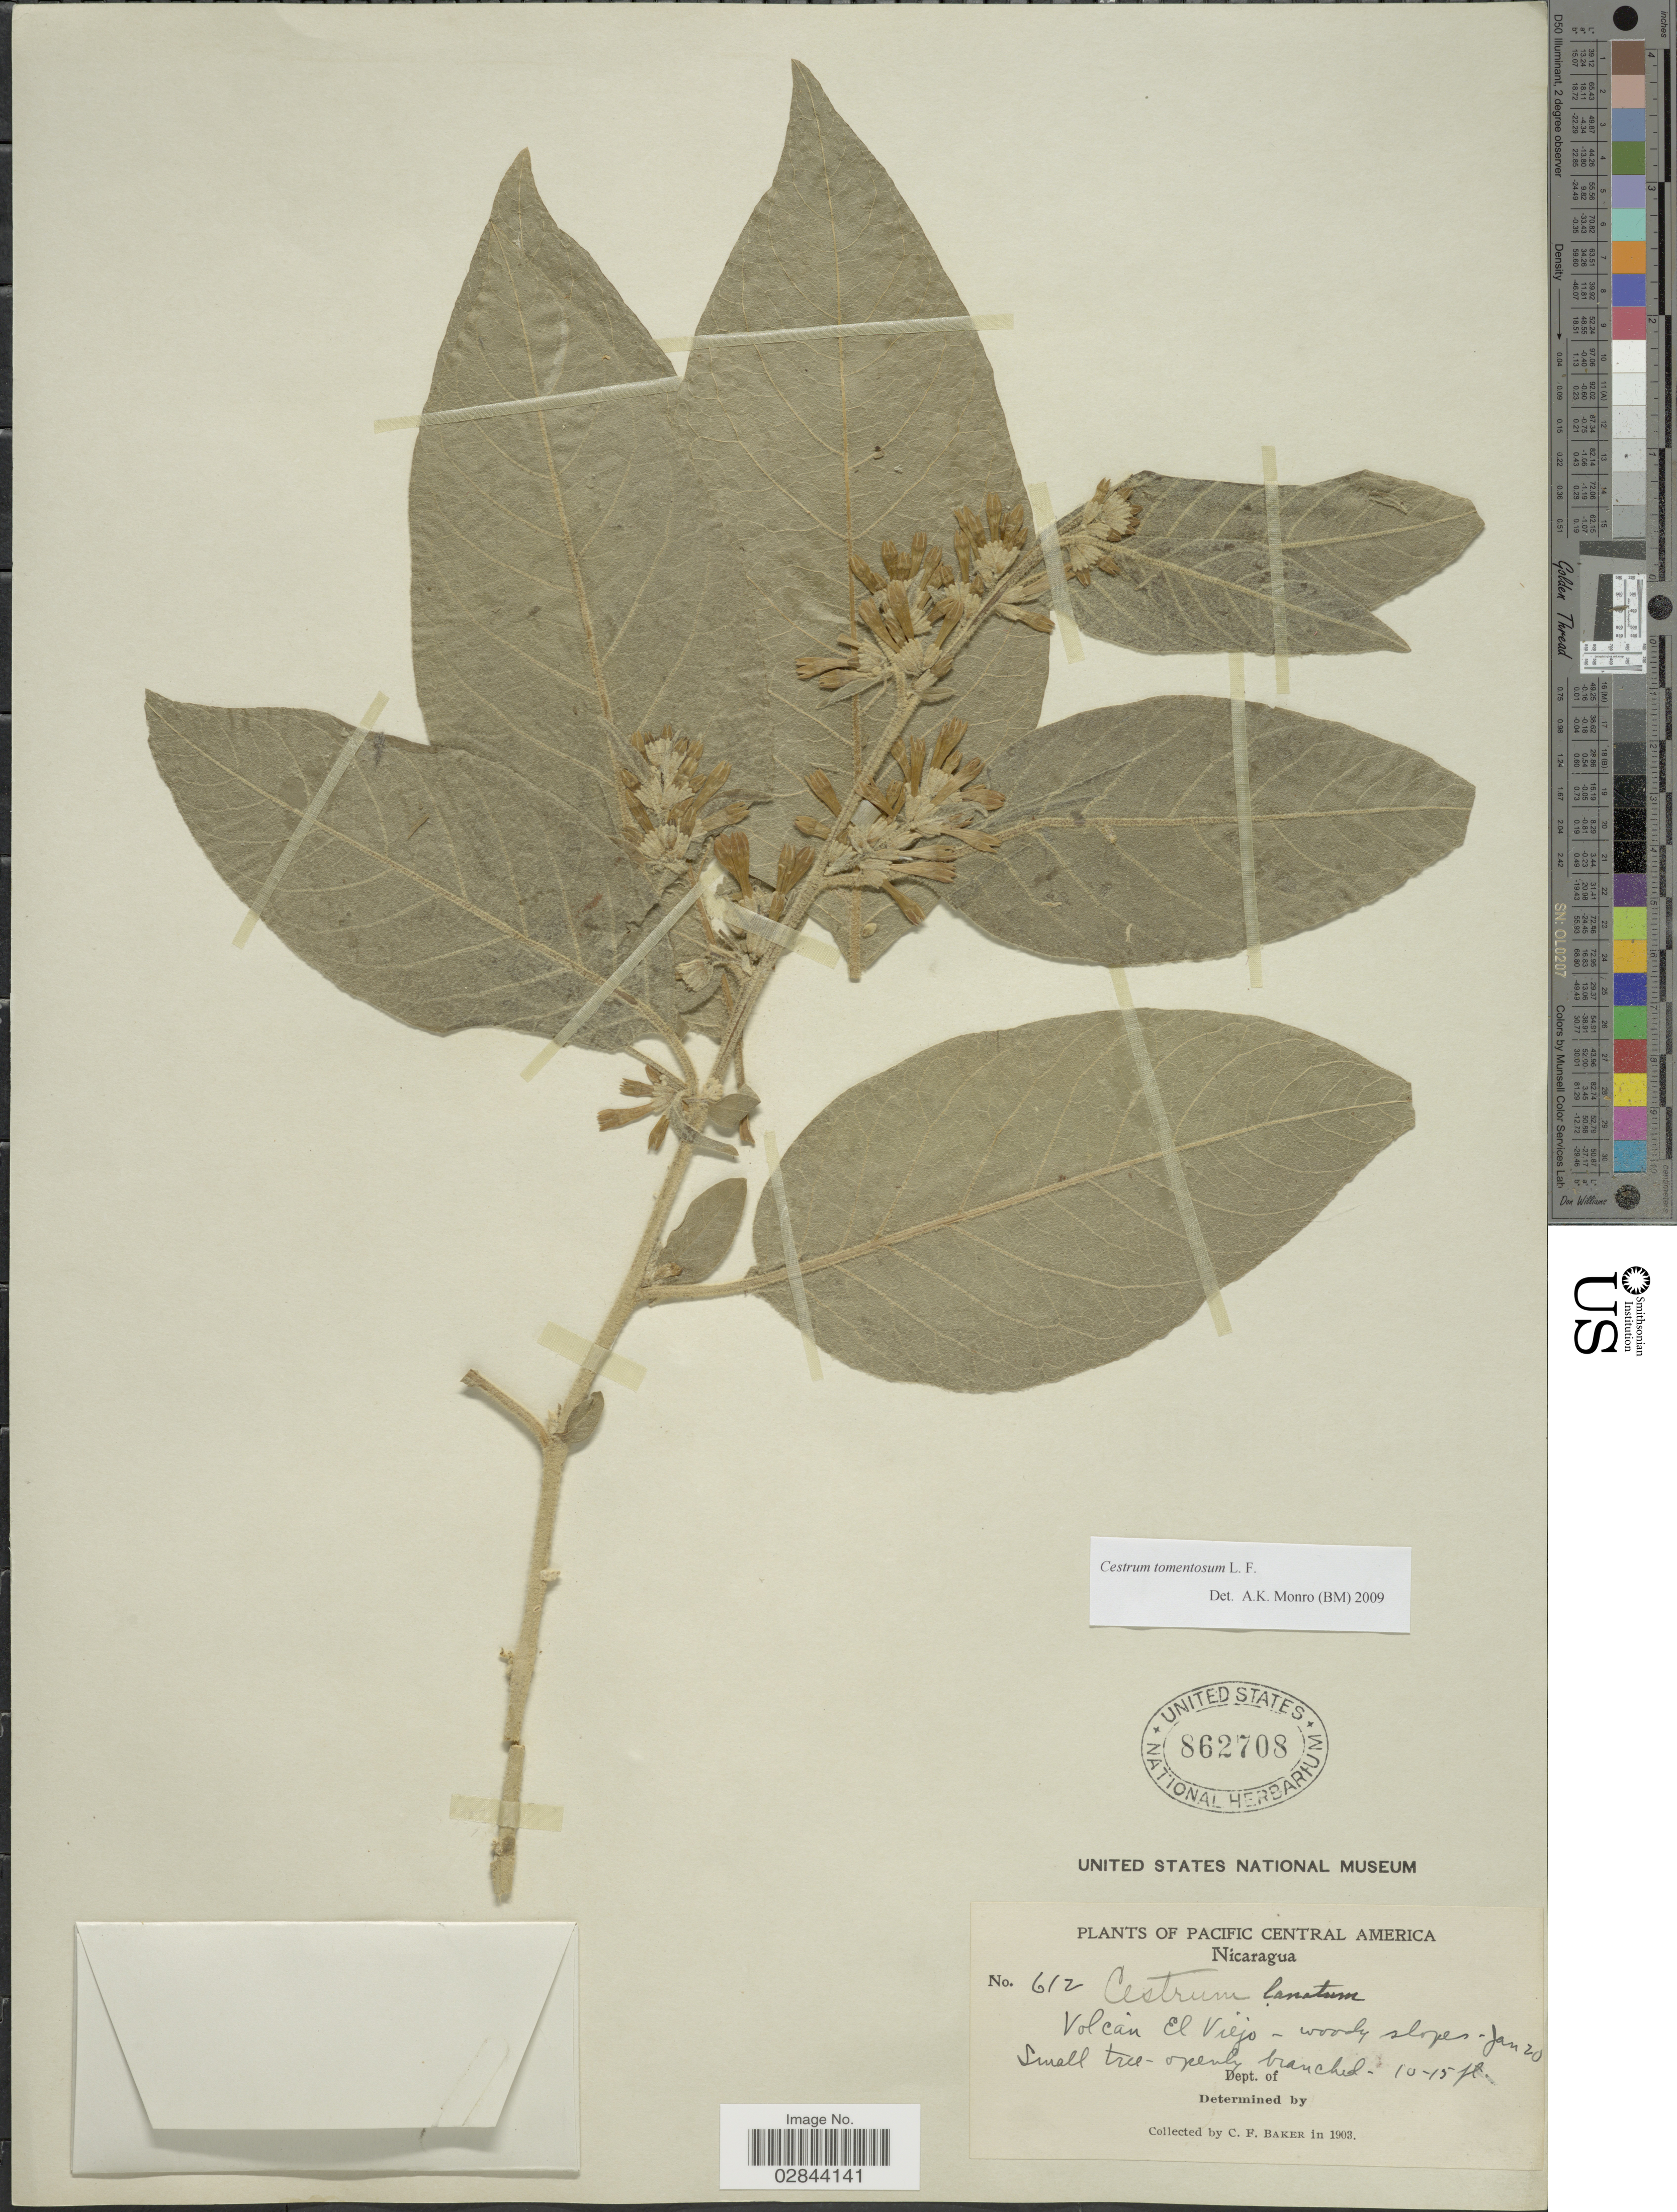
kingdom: Plantae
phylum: Tracheophyta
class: Magnoliopsida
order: Solanales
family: Solanaceae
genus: Cestrum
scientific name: Cestrum lanatum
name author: M. Martens & Galeotti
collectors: C. F. Baker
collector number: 612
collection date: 1903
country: Nicaragua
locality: Pacific Central America, Nicaragua, Volcán El Viejo.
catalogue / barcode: US 862708